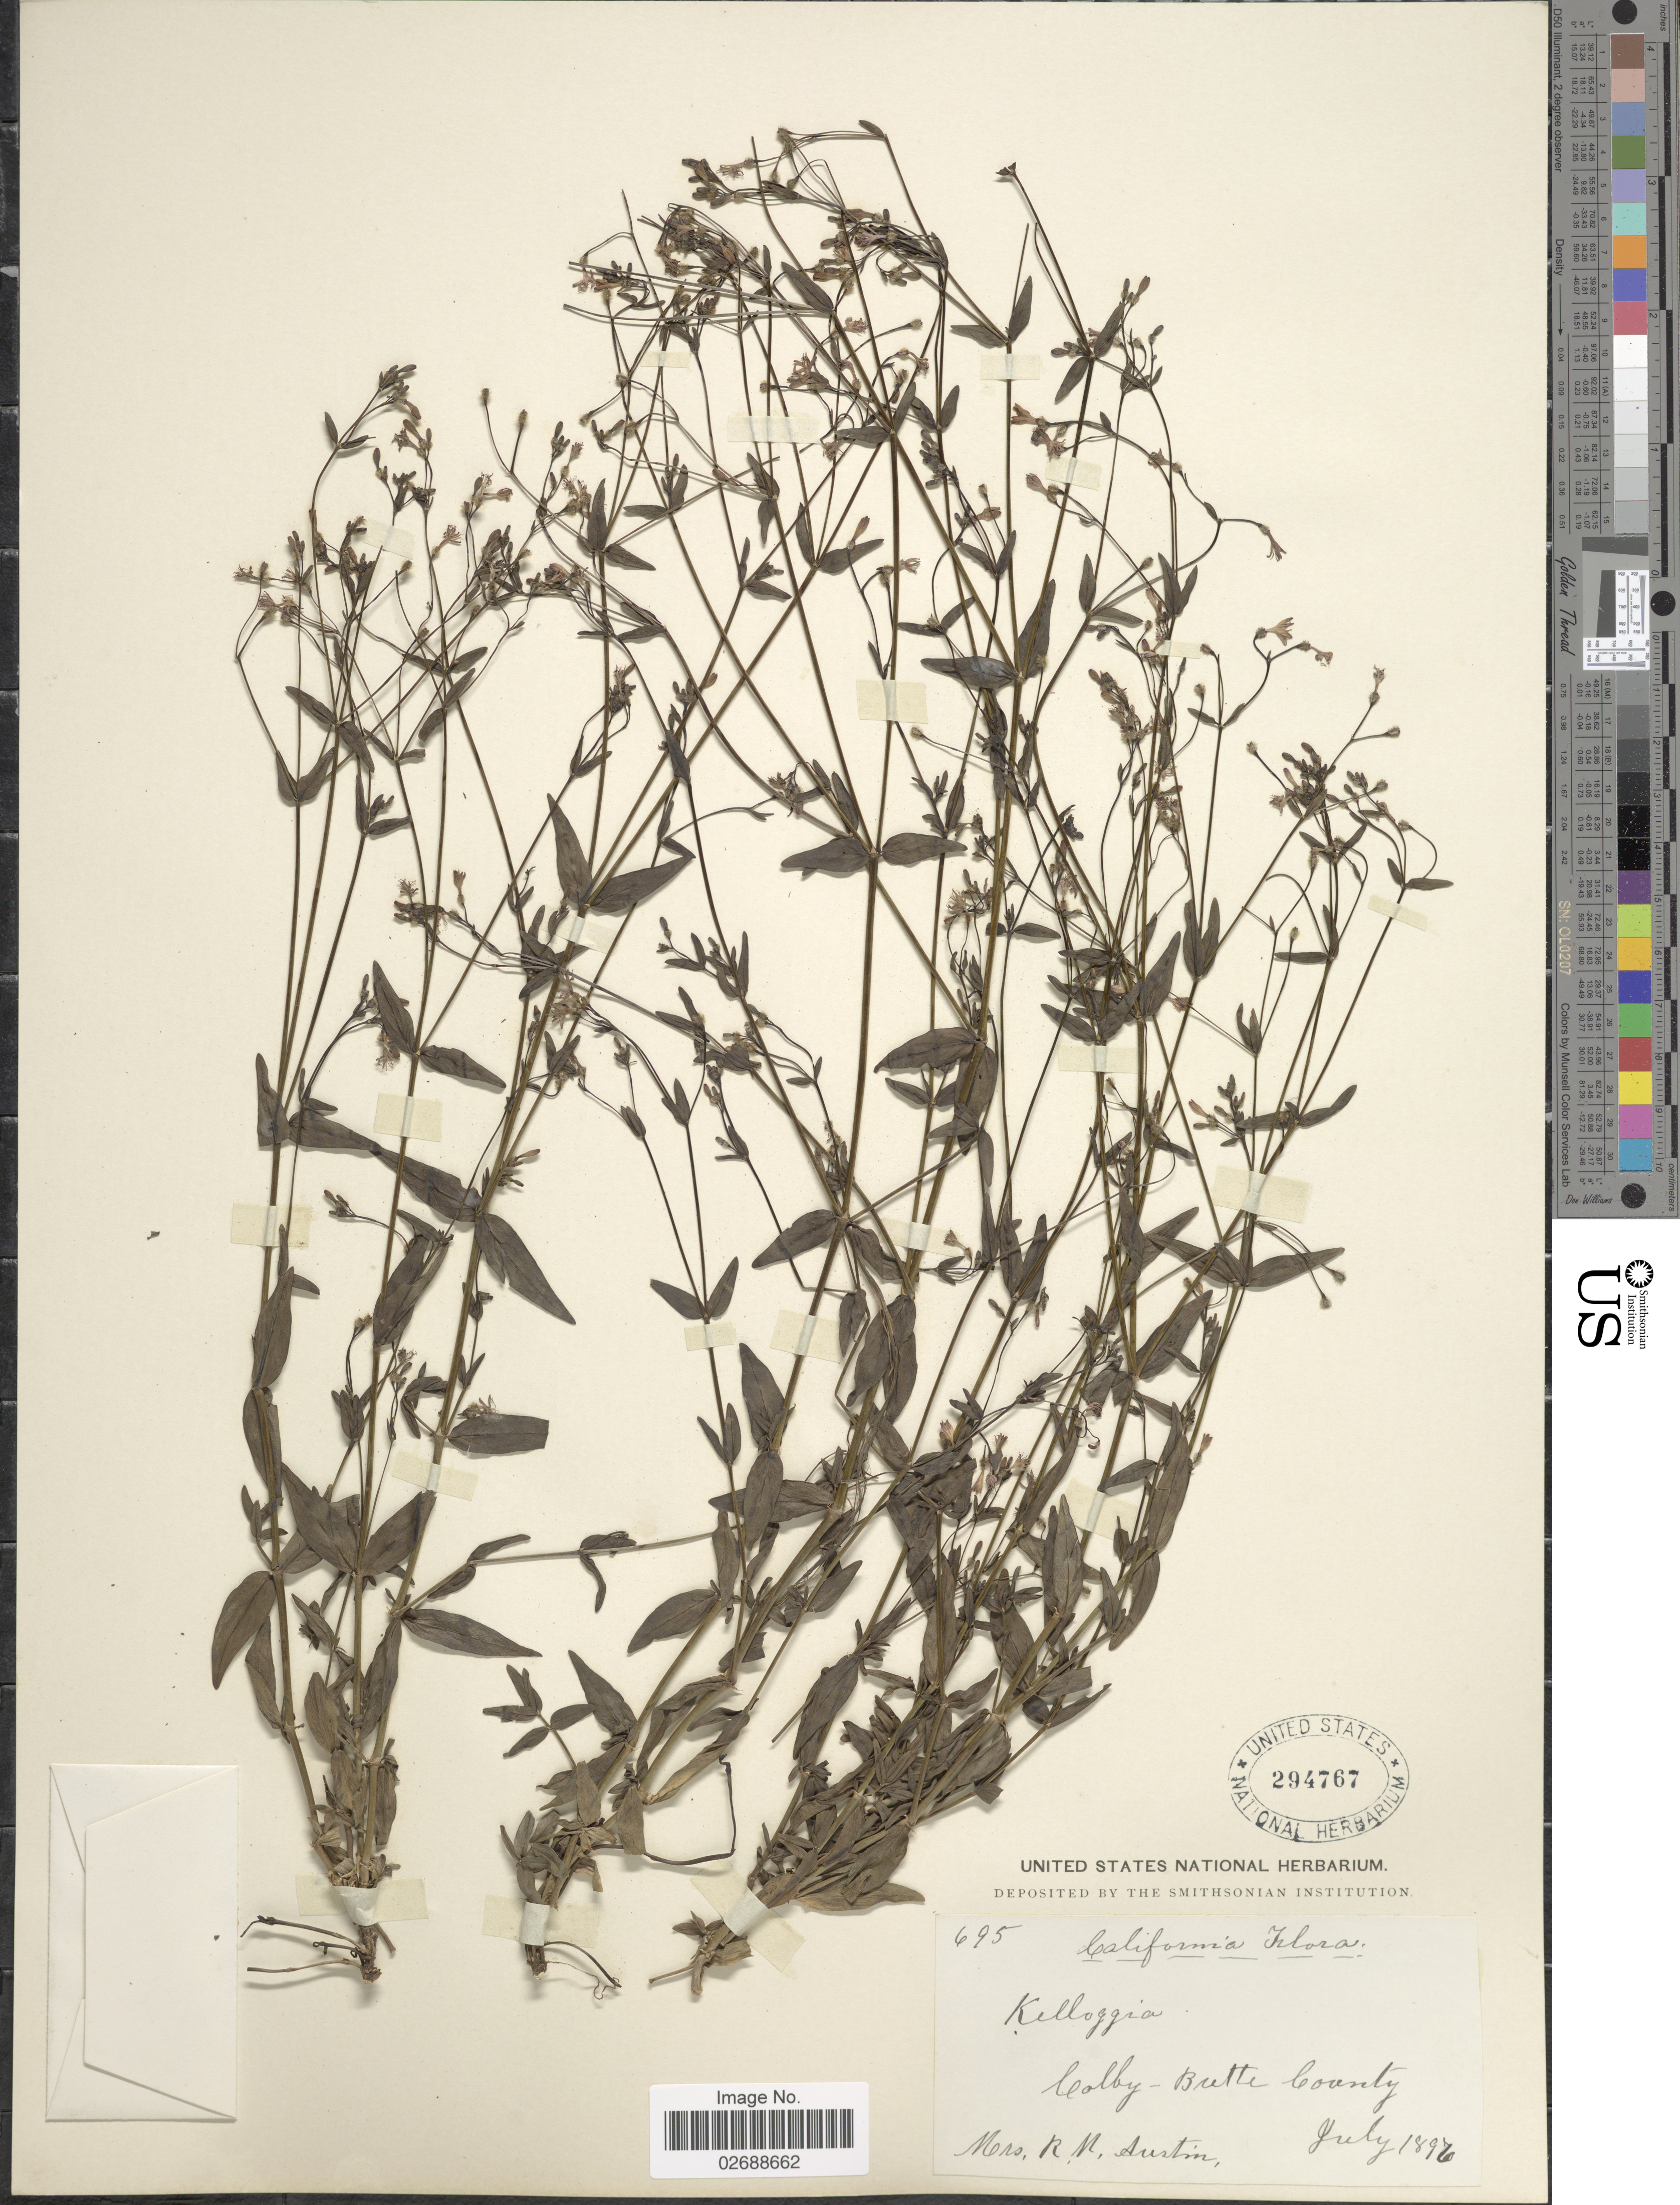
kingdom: Plantae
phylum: Tracheophyta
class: Magnoliopsida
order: Gentianales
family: Rubiaceae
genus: Kelloggia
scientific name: Kelloggia galioides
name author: Torr.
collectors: R. Austin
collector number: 695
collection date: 1897-07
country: United States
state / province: California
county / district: Butte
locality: Colby-Butte County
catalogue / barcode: US 294767